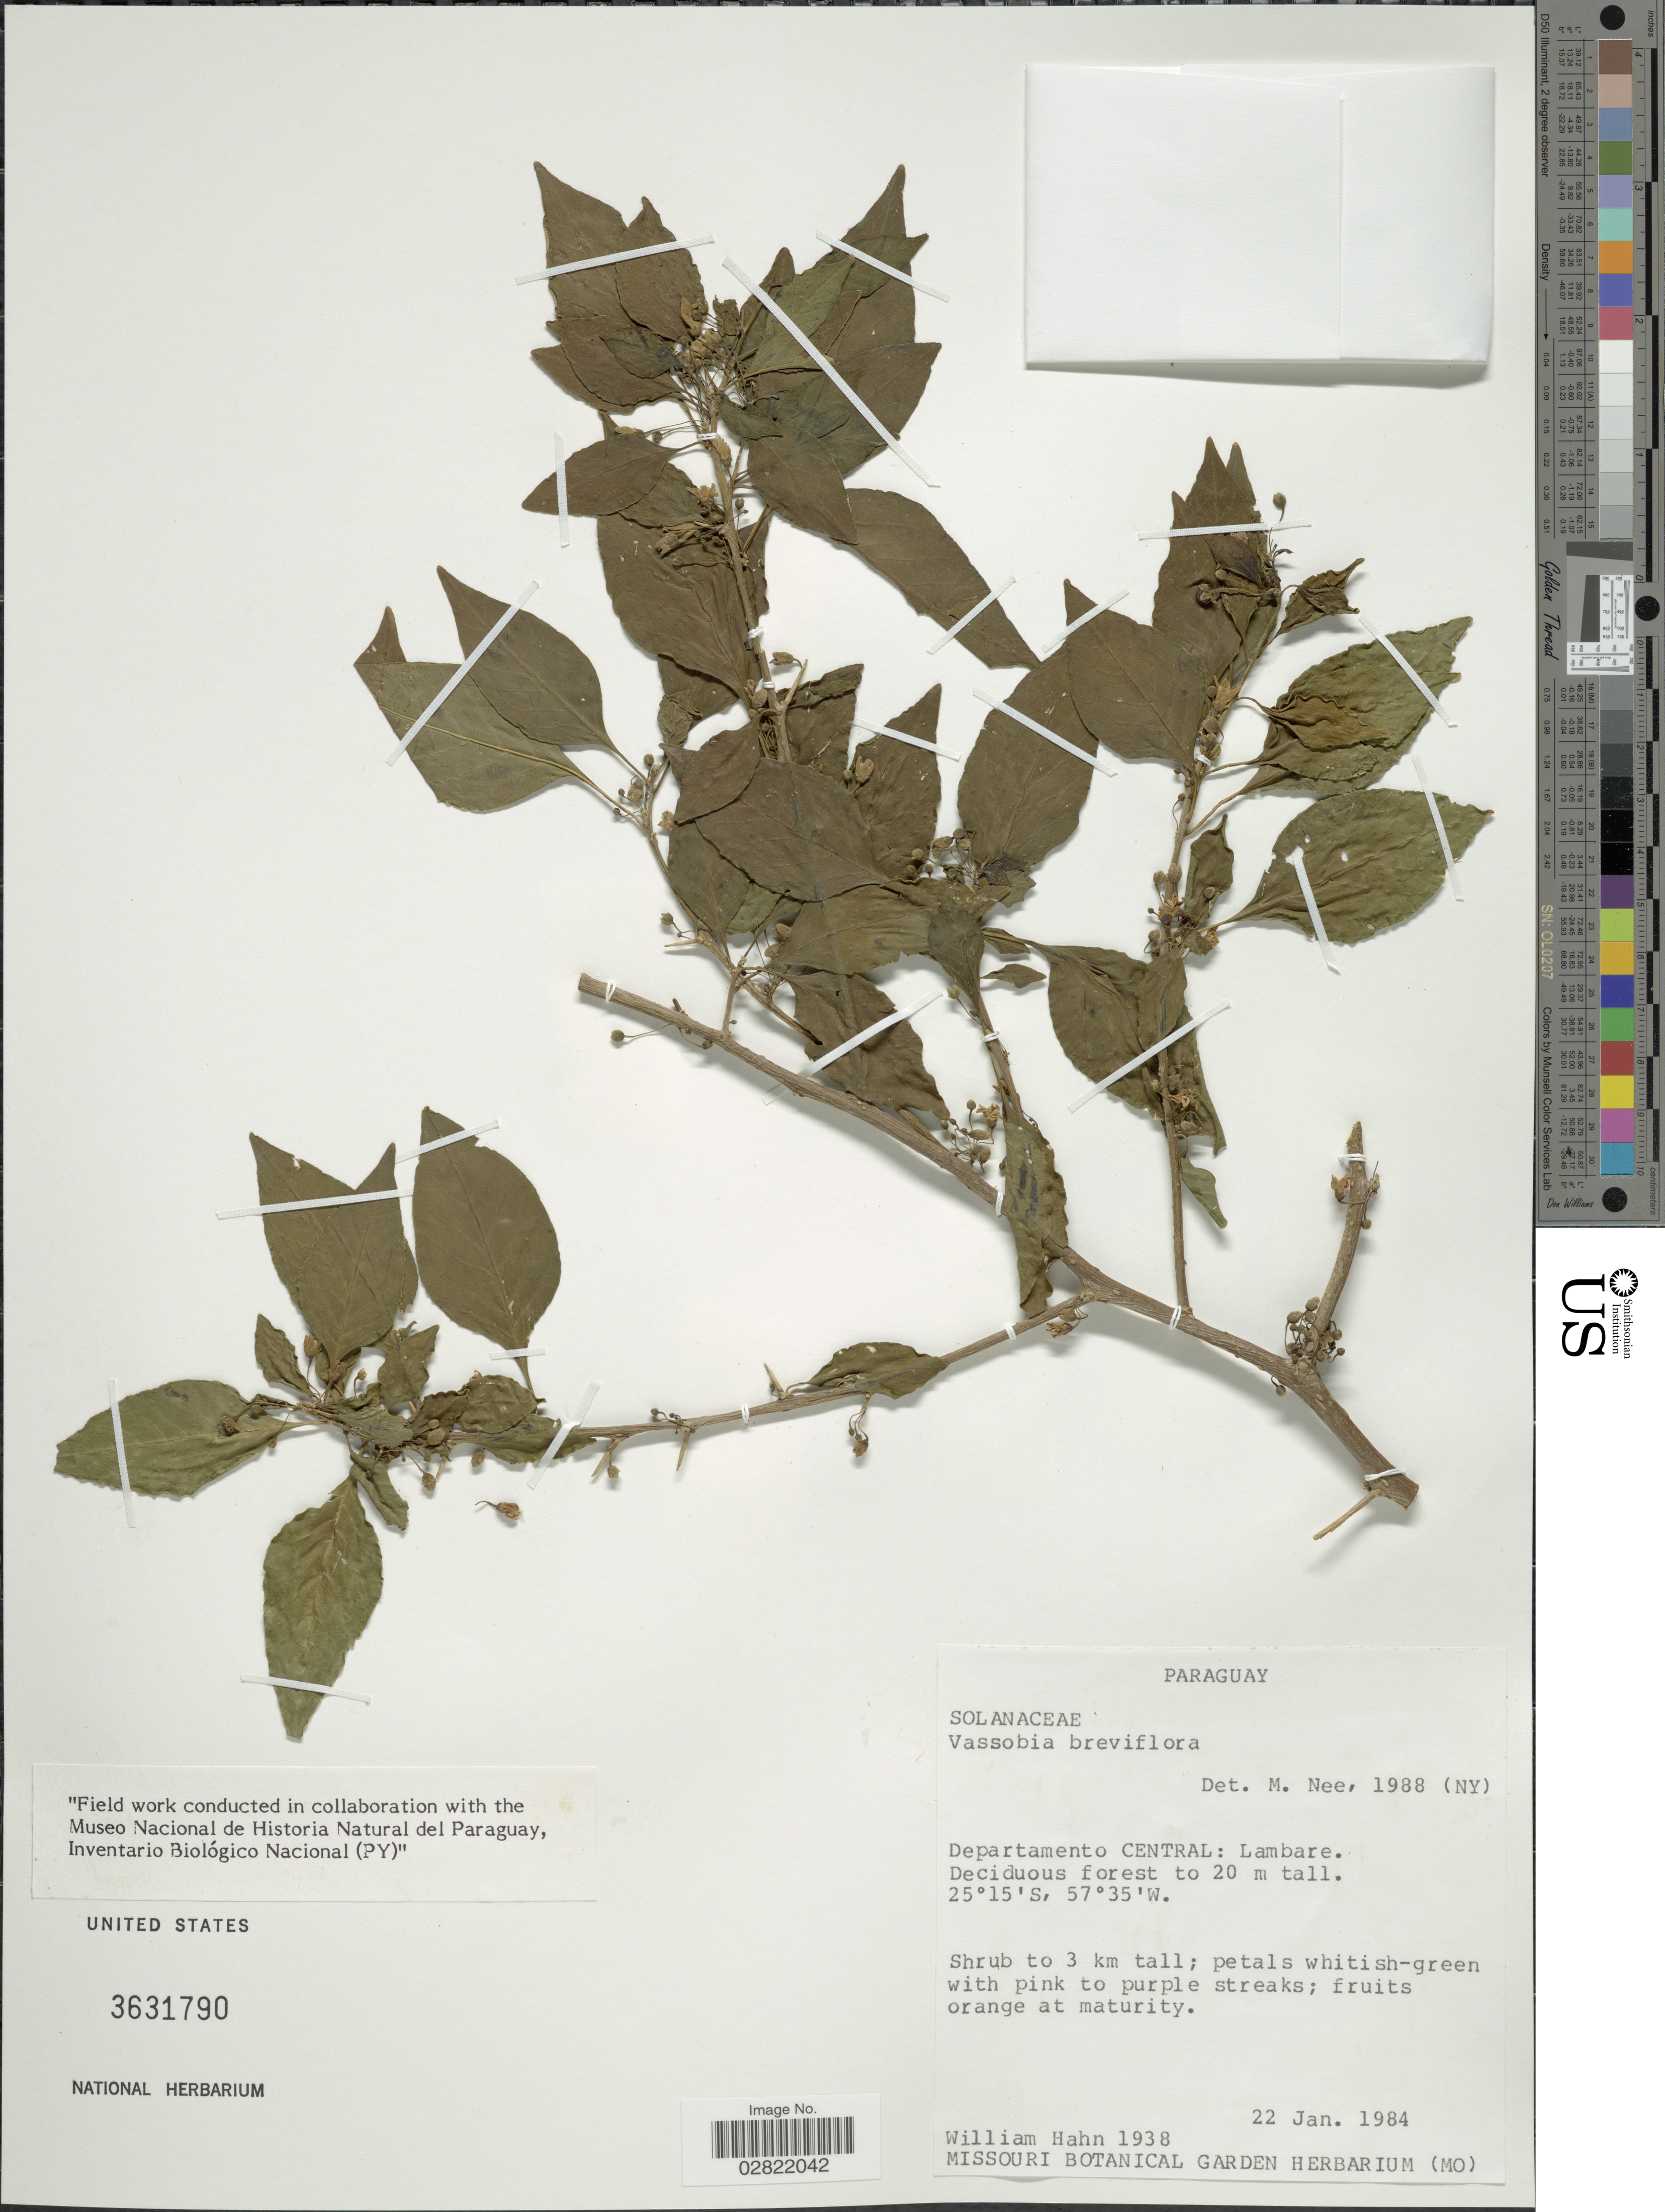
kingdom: Plantae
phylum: Tracheophyta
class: Magnoliopsida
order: Solanales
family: Solanaceae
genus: Vassobia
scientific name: Vassobia breviflora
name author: (Sendt.) Hunz.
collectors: W. Hahn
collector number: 1938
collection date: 1984-01-22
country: Paraguay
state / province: Central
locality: Departamento Central: Lambare.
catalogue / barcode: US 3631790